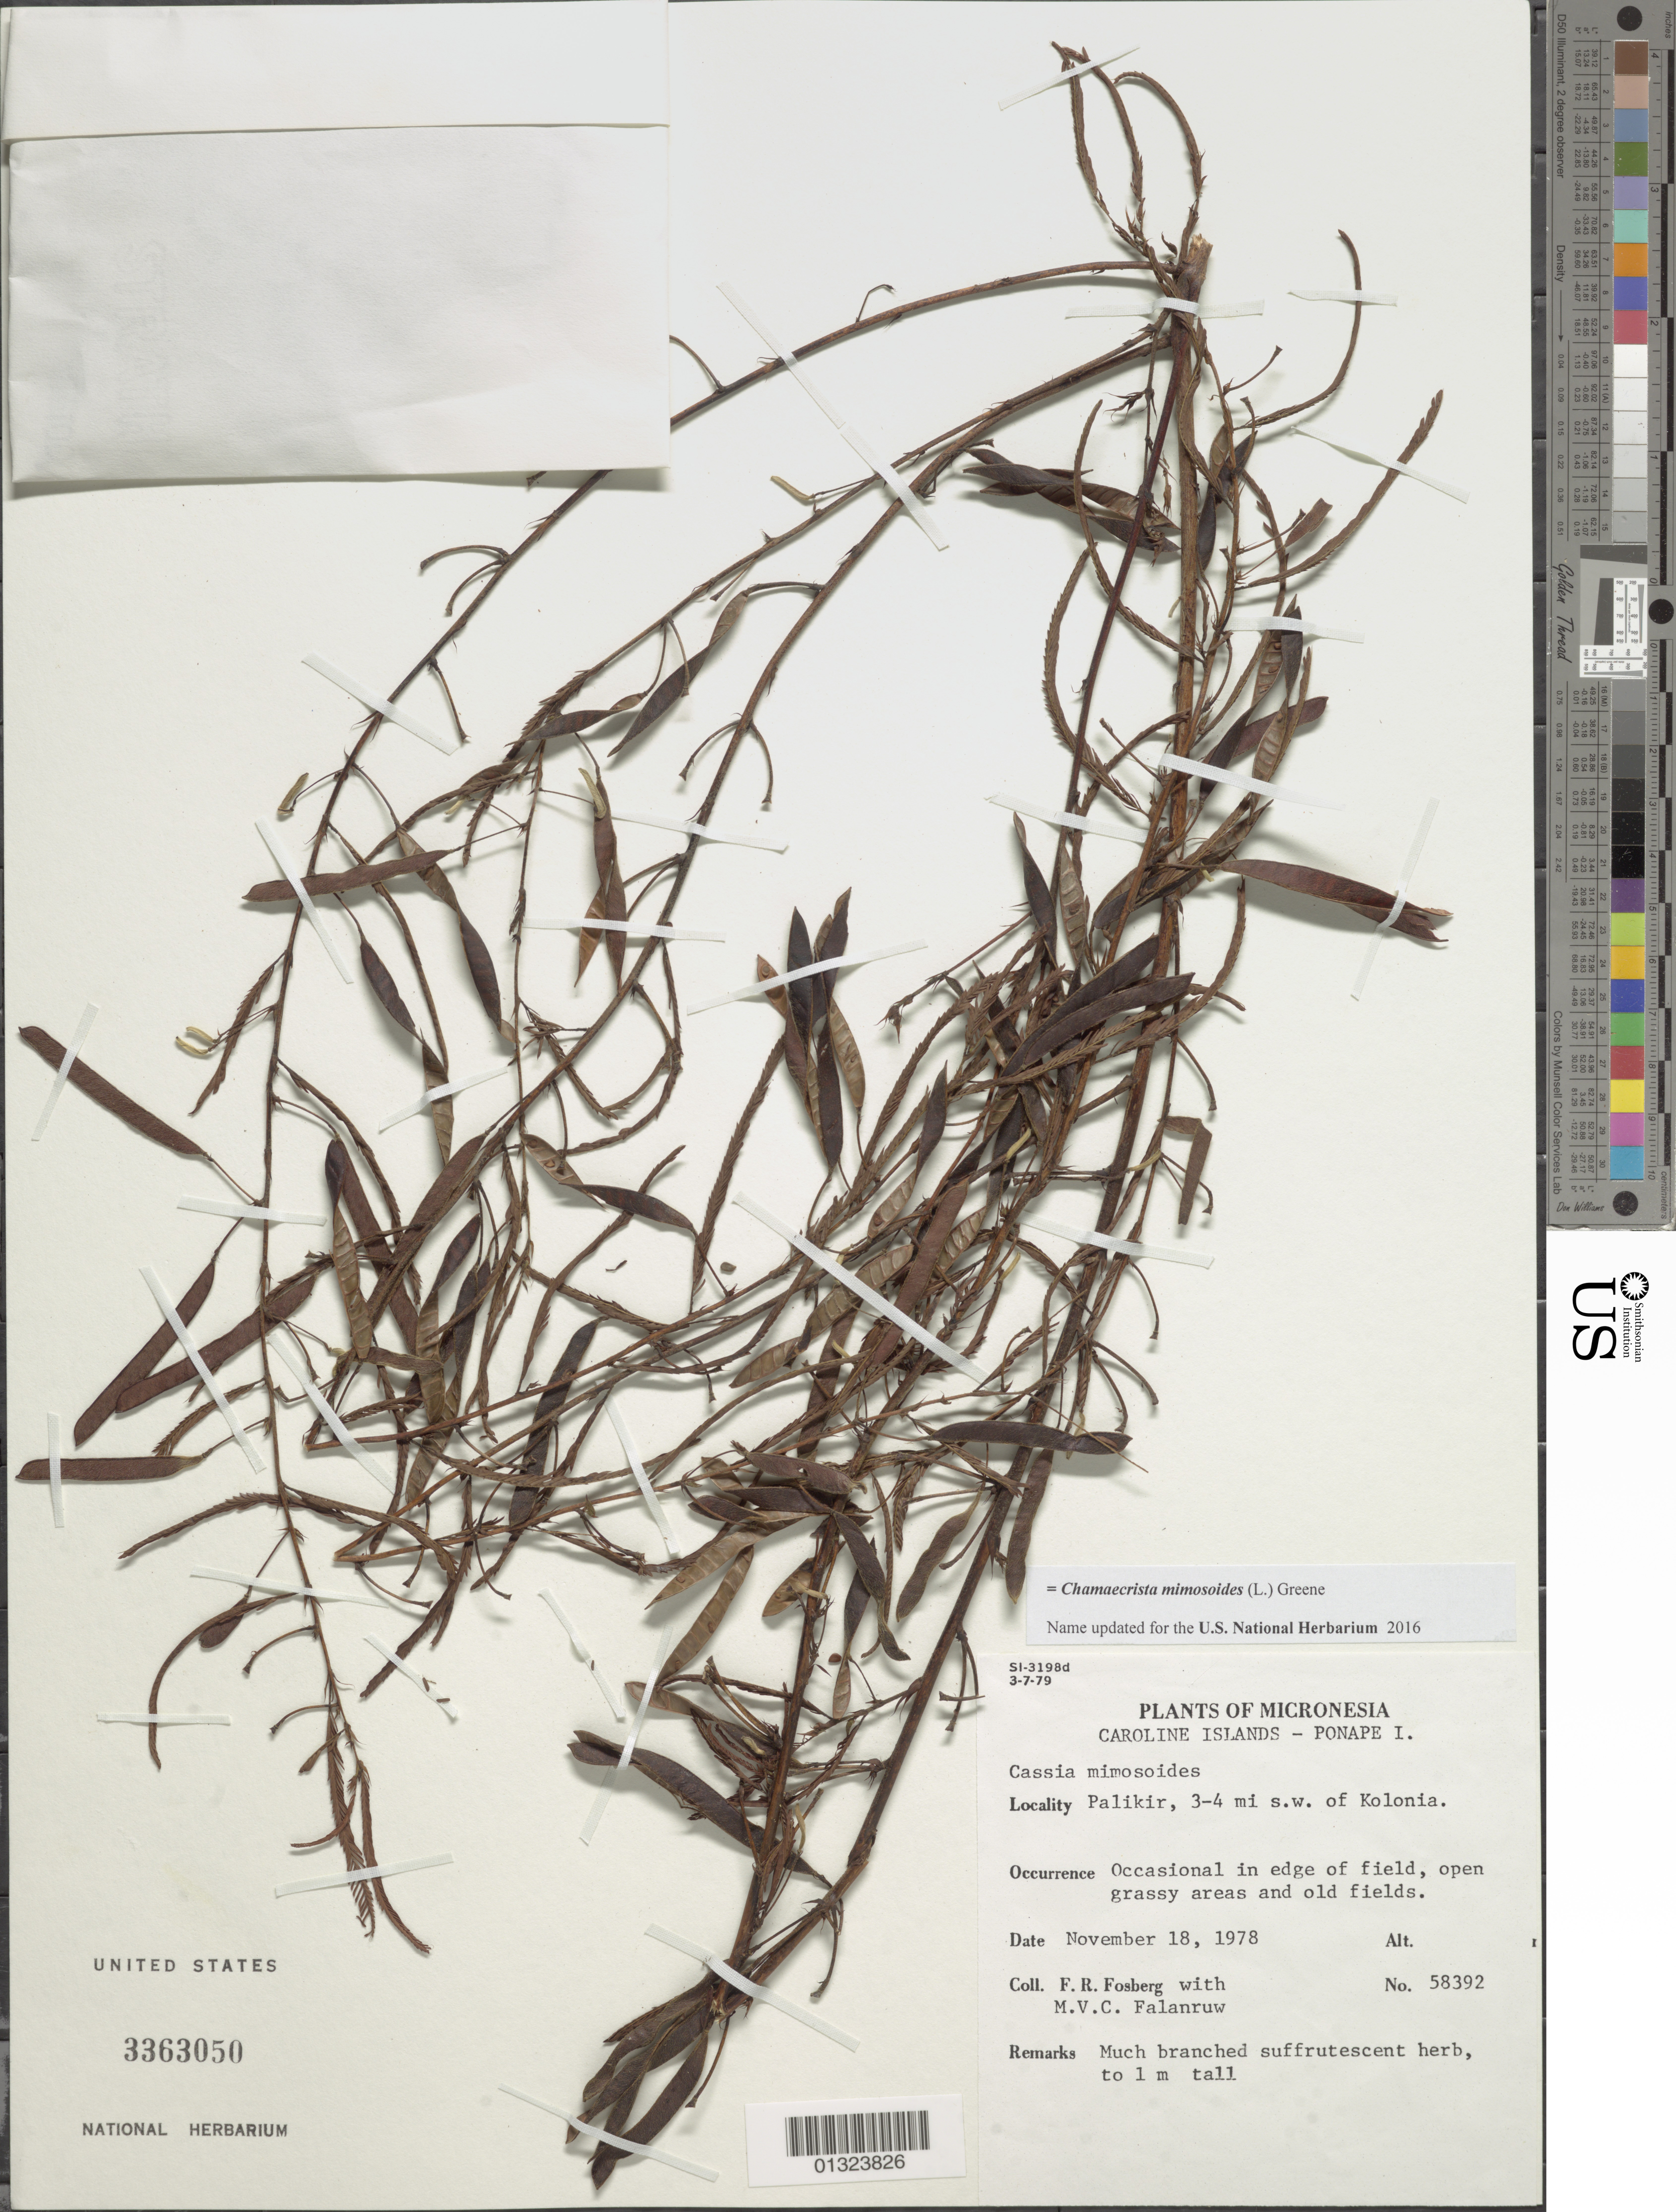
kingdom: Plantae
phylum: Tracheophyta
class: Magnoliopsida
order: Fabales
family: Fabaceae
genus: Chamaecrista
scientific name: Chamaecrista mimosoides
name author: (L.) Greene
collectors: F. R. Fosberg & M. Falanruw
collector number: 58392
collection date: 1978-11-18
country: Micronesia, Federated States of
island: Ponape Island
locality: Ponape I. Palikir, 3-4 mi SW of Kolonia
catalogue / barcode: US 3363050